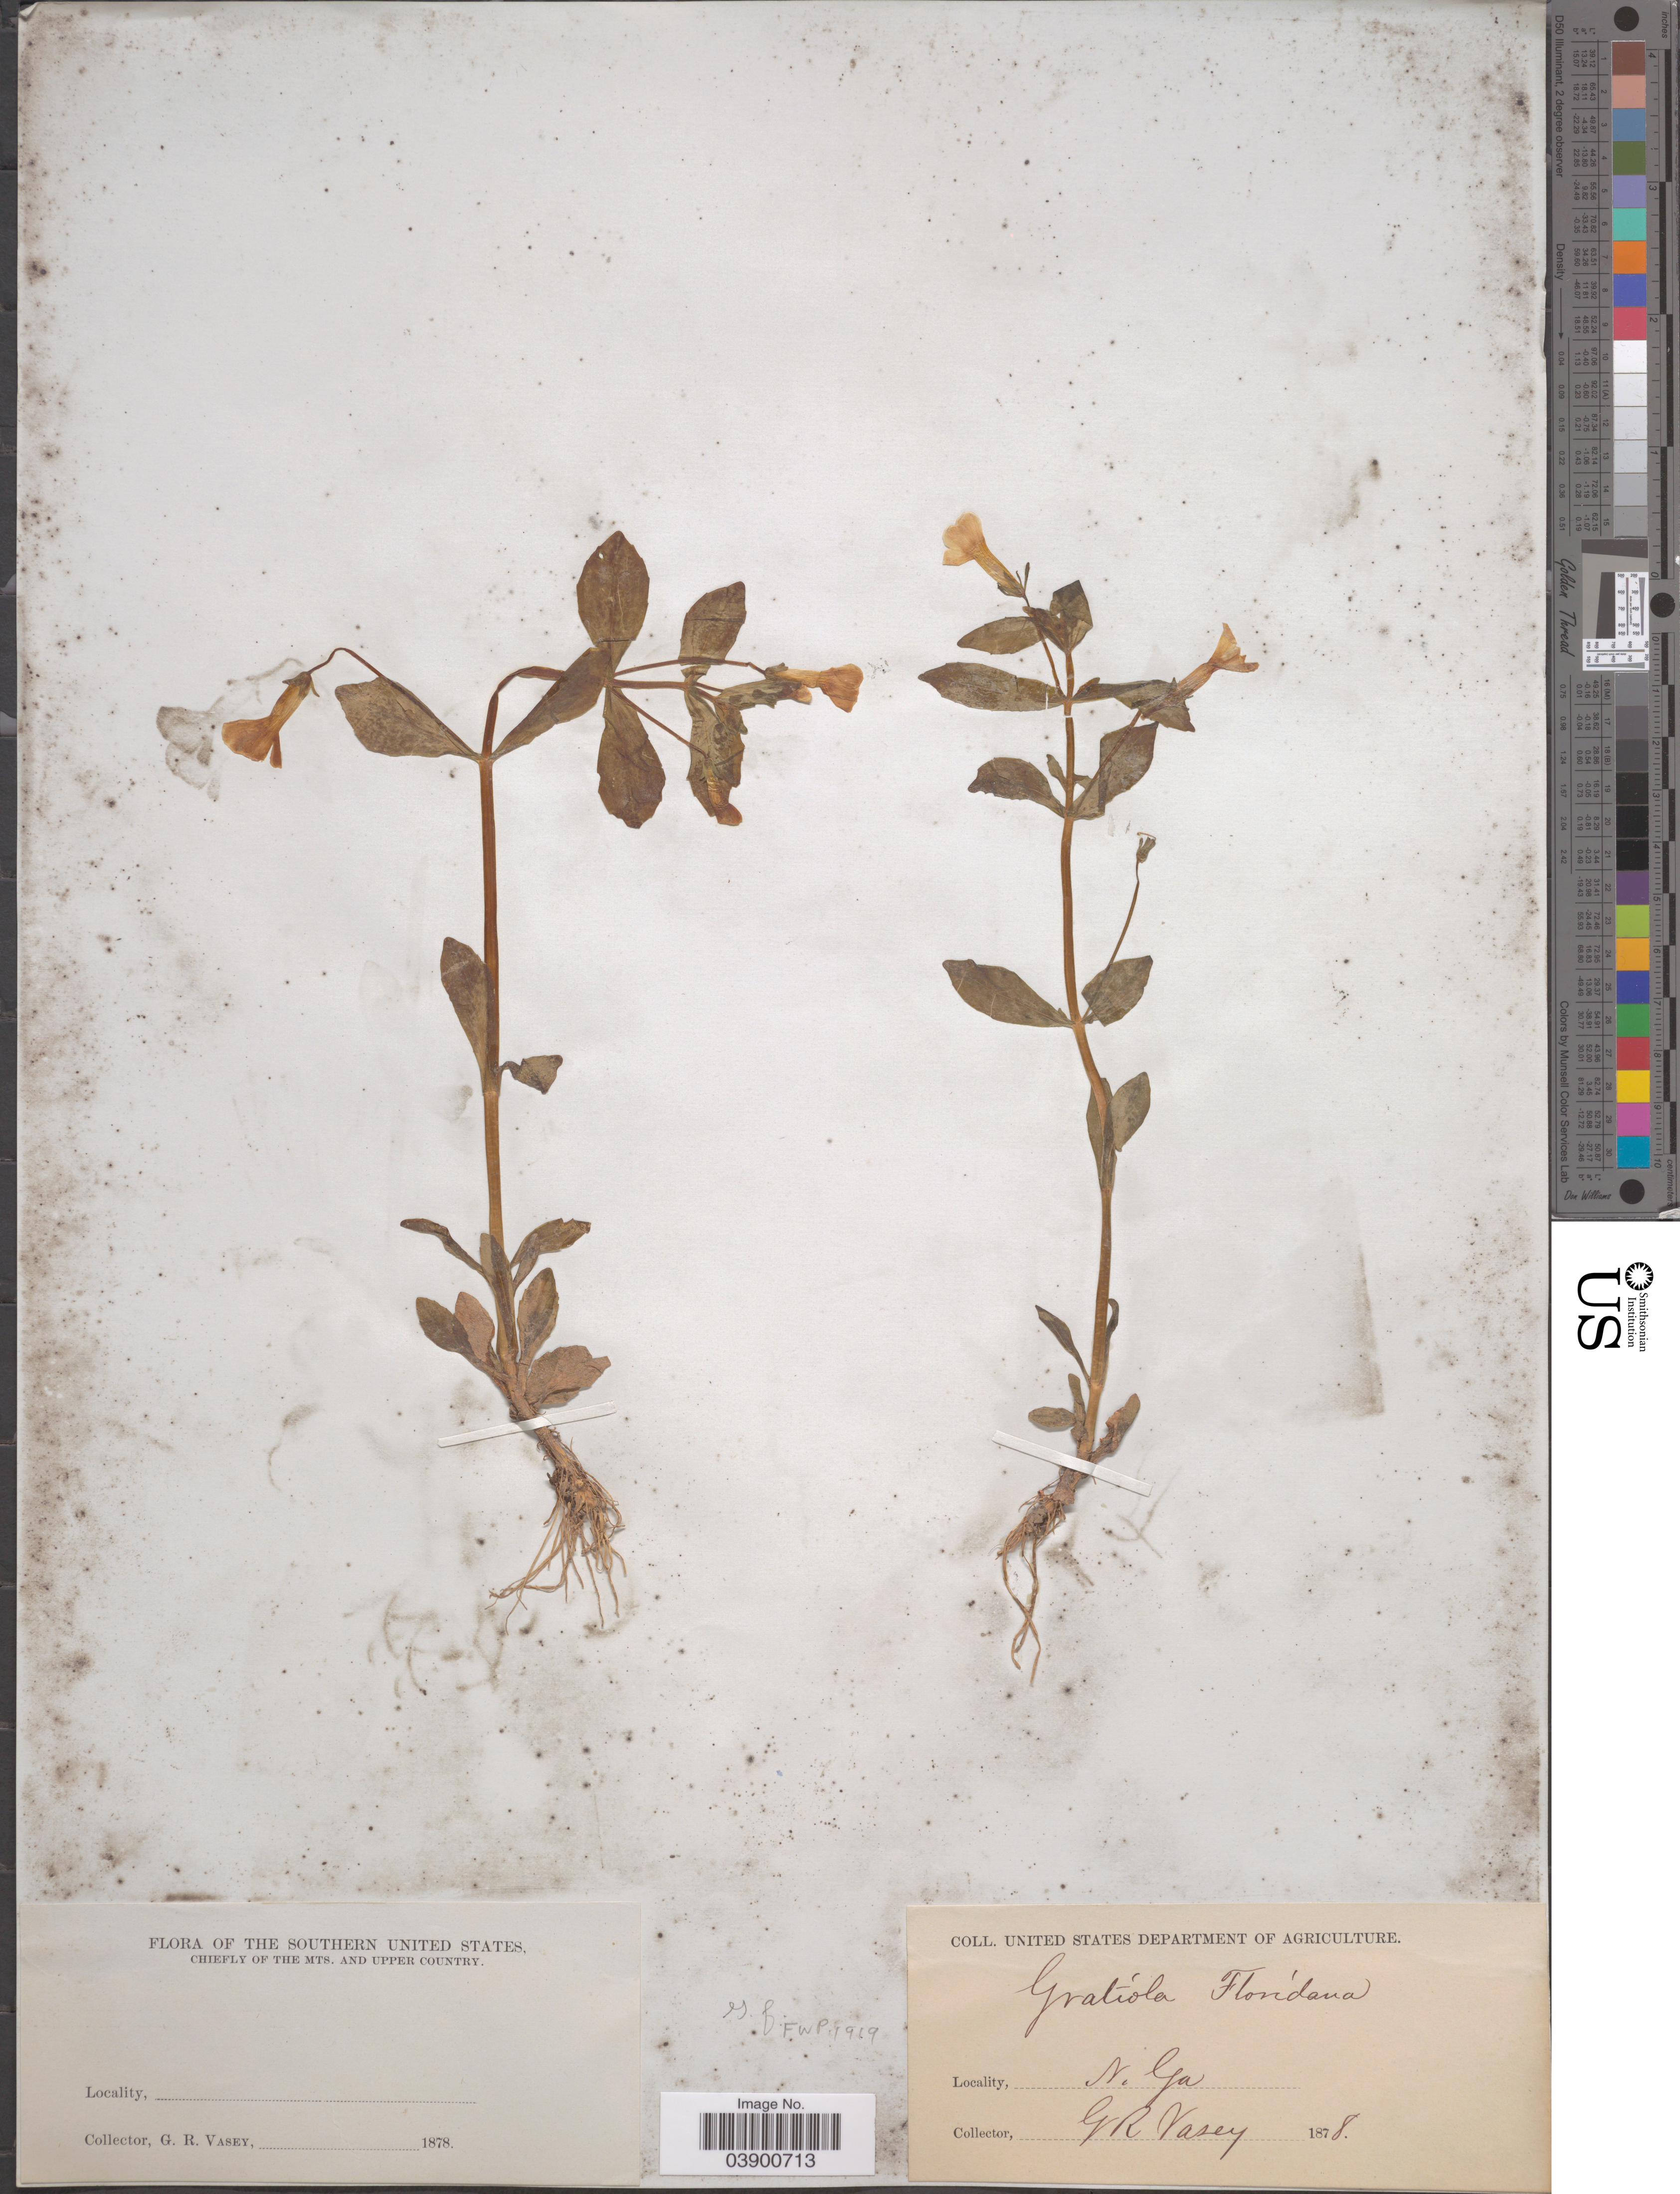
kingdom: Plantae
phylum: Tracheophyta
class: Magnoliopsida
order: Lamiales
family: Plantaginaceae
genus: Gratiola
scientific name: Gratiola floridana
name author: Nutt.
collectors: G. R. Vasey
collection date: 1878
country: United States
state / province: Georgia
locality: The Southern United States. Chiefly of the Mts. and Upper Country. N. Ga.